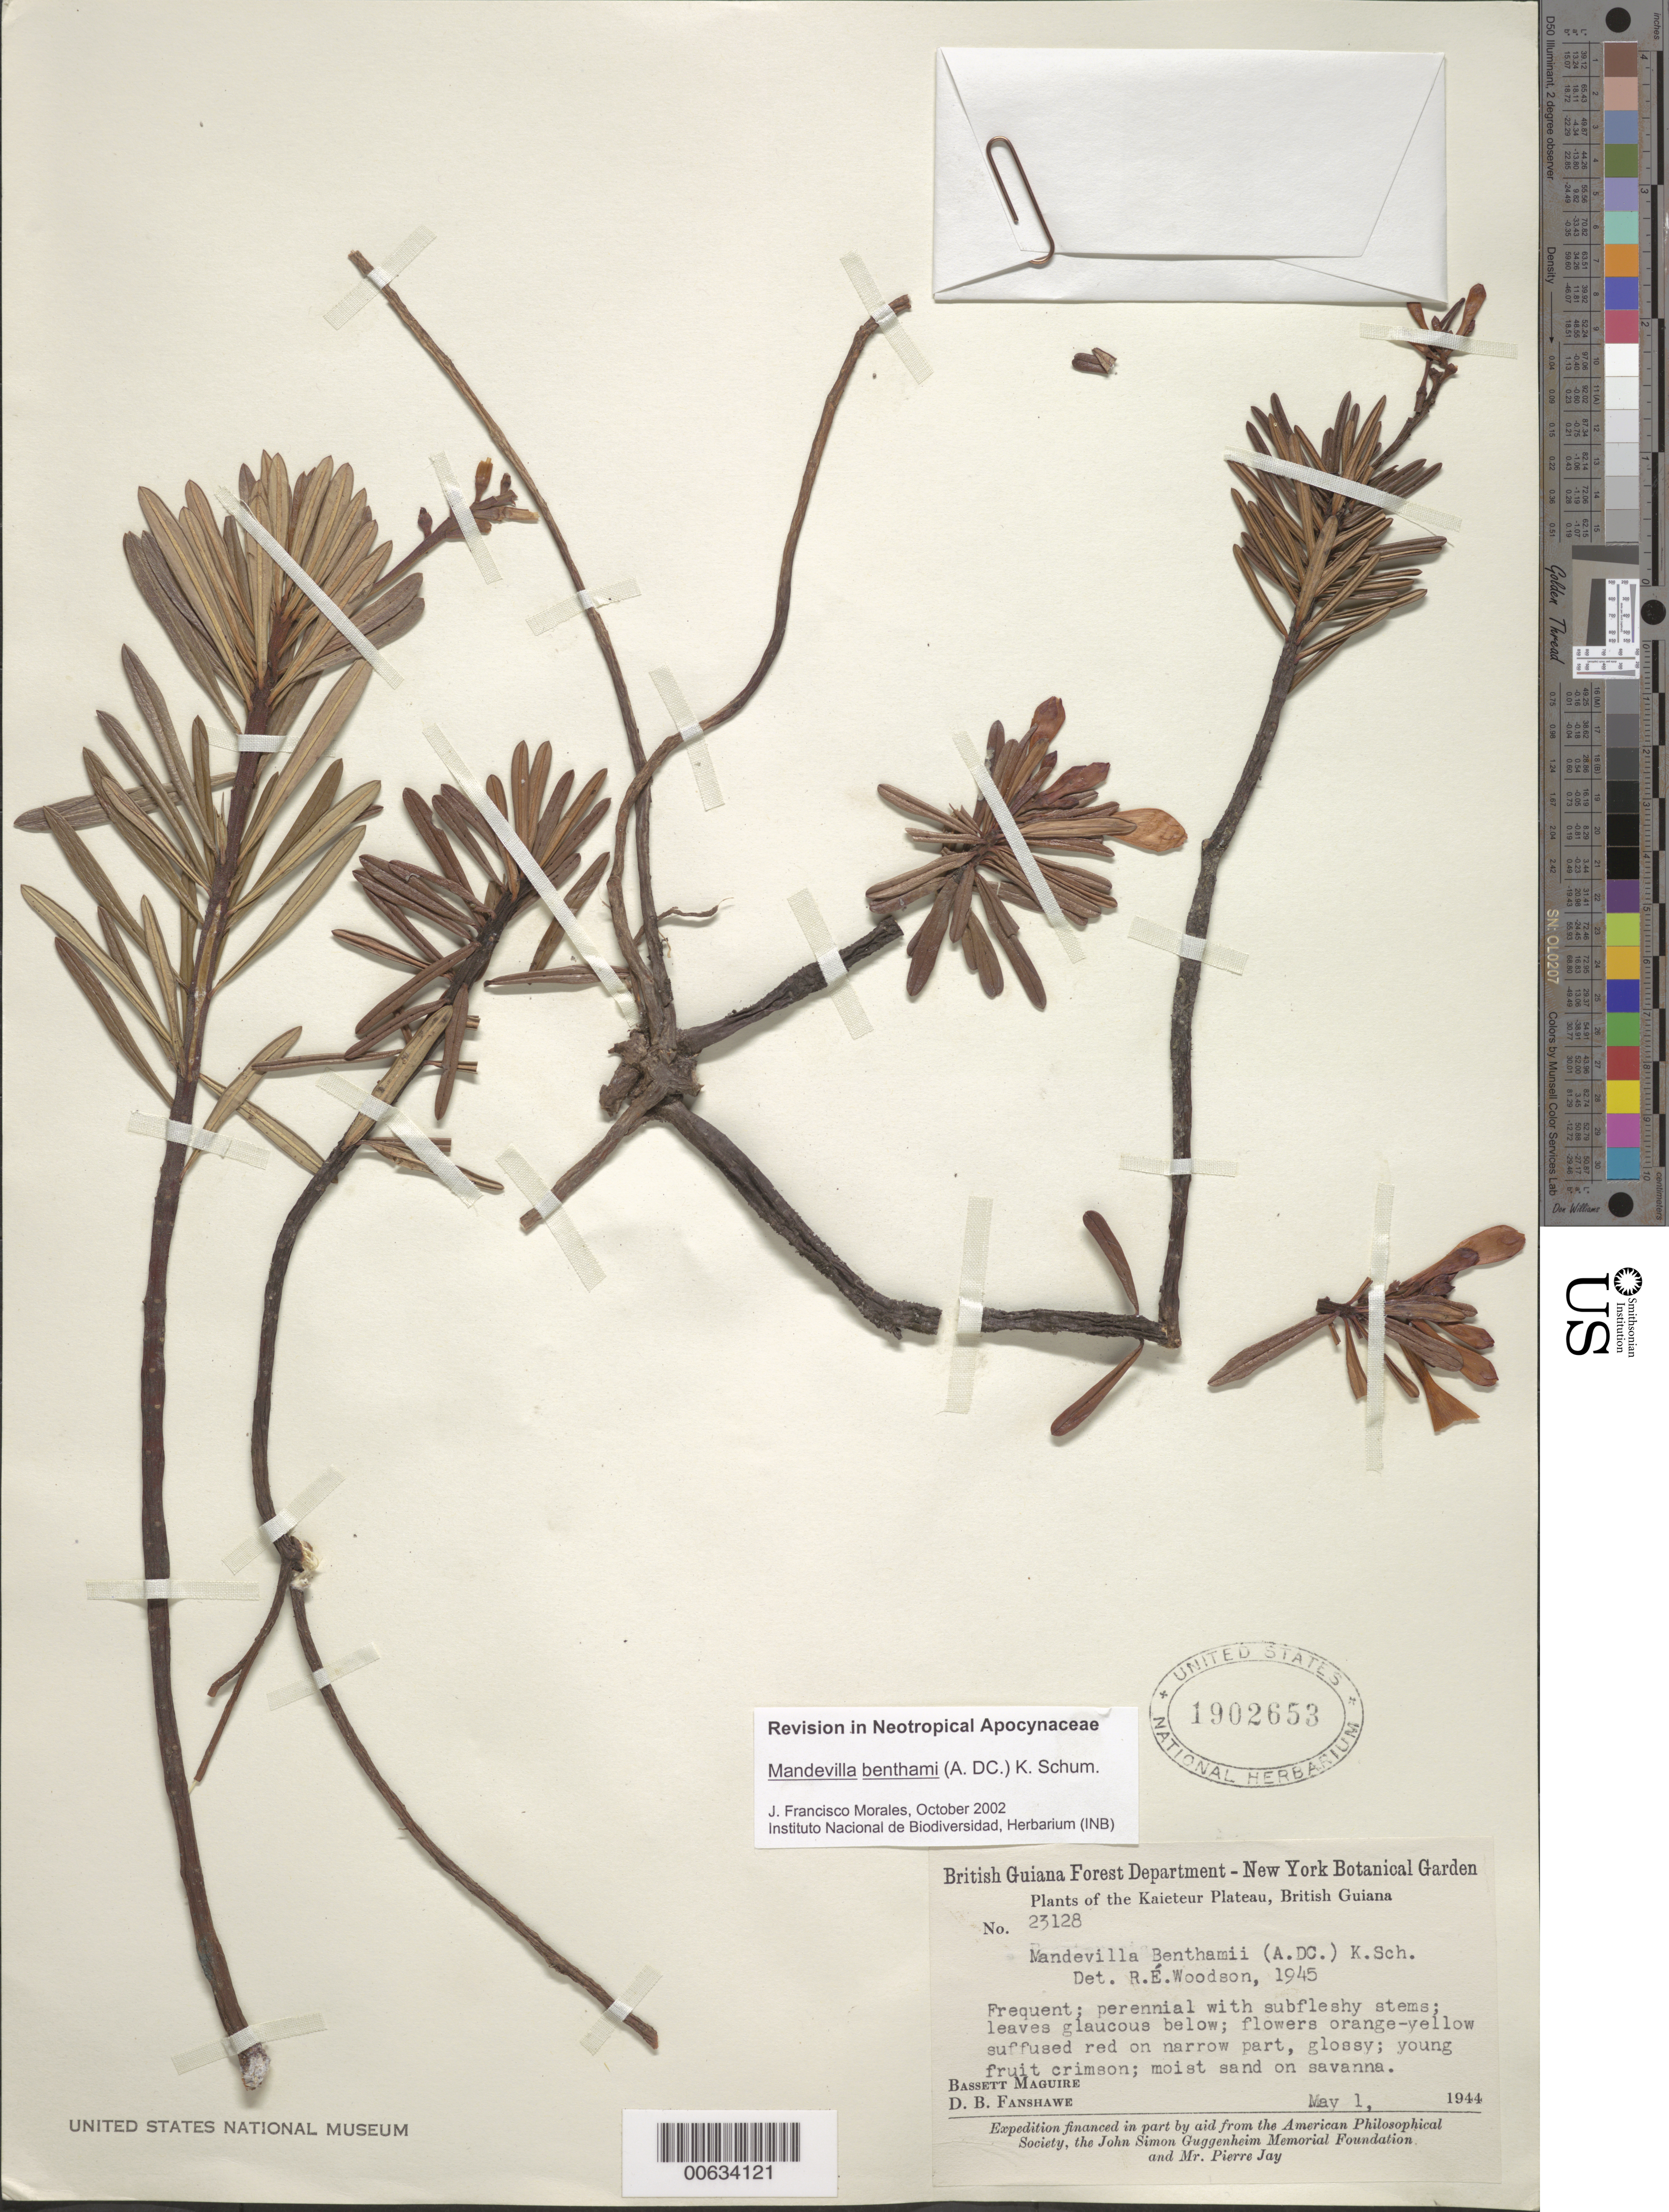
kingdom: Plantae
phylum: Tracheophyta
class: Magnoliopsida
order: Gentianales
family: Apocynaceae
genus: Mandevilla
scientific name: Mandevilla benthamii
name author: (A. DC.) K. Schum.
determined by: Morales, J. F.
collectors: B. Maguire & D. B. Fanshawe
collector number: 23128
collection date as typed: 1-May-44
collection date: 1944-05-01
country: Guyana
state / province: Potaro-Siparuni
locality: Kaieteur Plateau, Kaieteur Savannas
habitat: Moist sand on savanna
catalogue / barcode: US 1902653